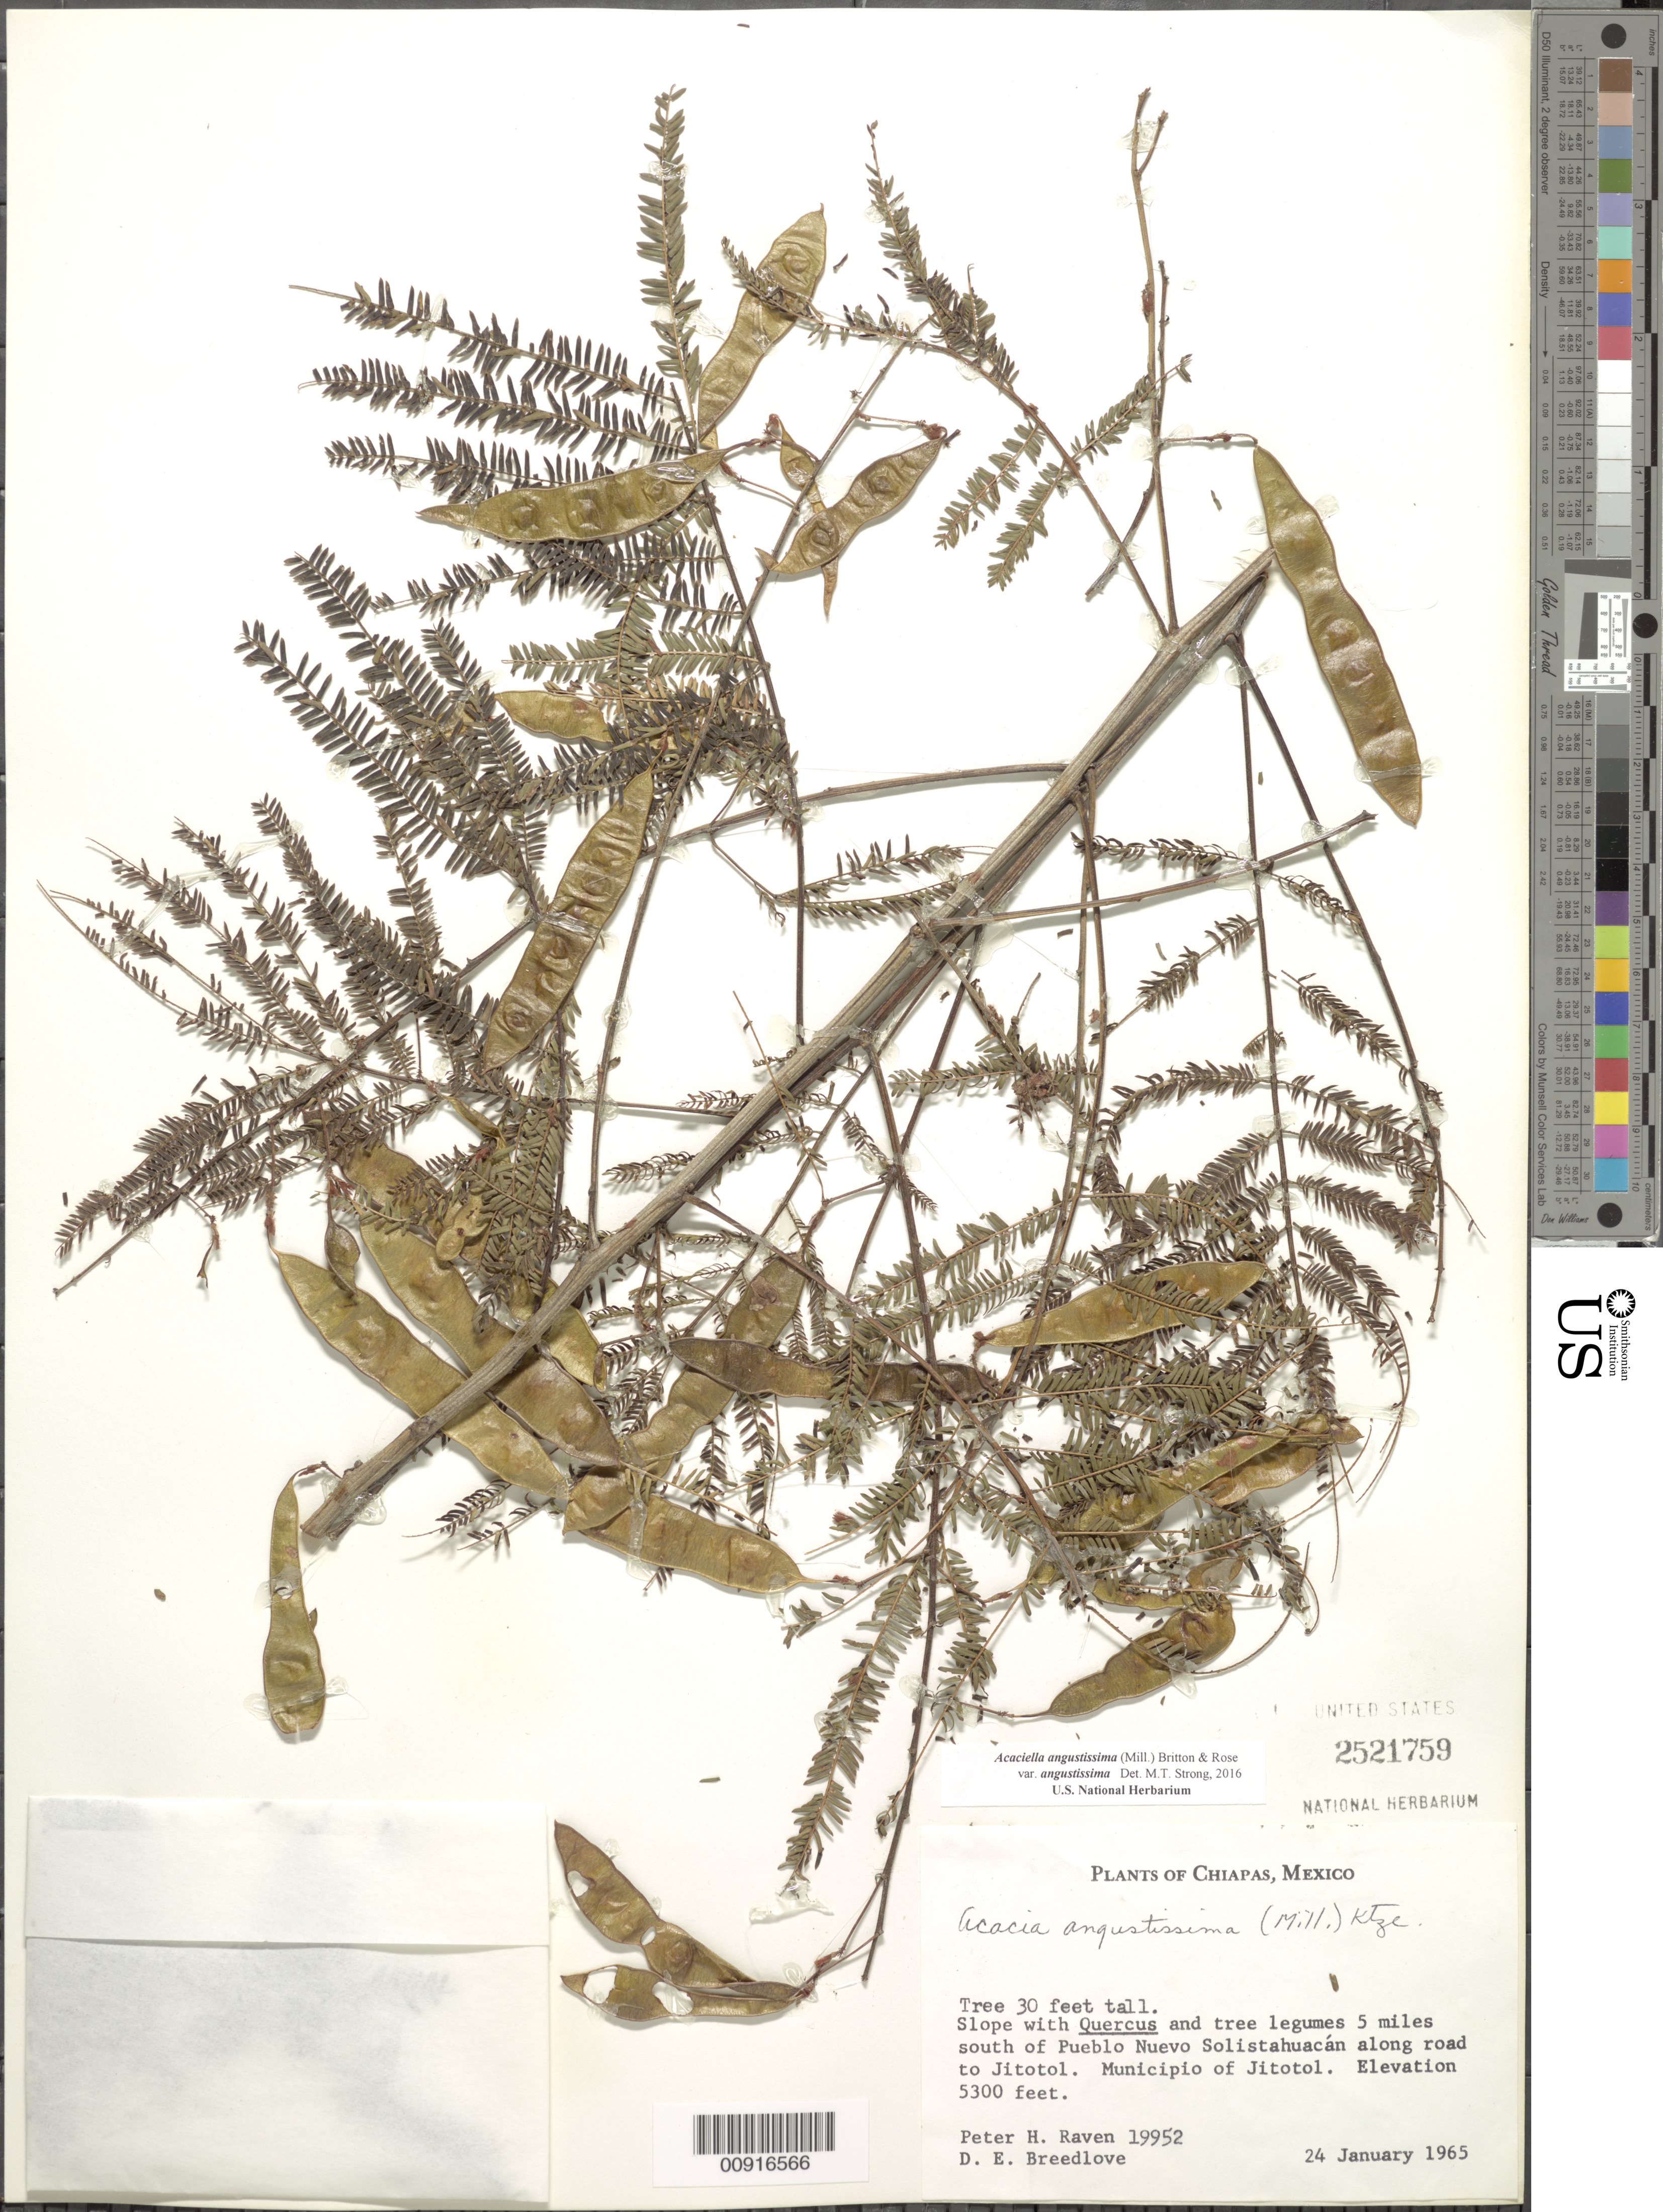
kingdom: Plantae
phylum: Tracheophyta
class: Magnoliopsida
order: Fabales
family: Fabaceae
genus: Acaciella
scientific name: Acaciella angustissima var. angustissima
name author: (Mill.) Britton & Rose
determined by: Strong, M. T., (US), Smithsonian Institution - National Museum of Natural History (UNITED STATES)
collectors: P. H. Raven & D. E. Breedlove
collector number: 19952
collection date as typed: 24 Jan 1965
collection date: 1965-01-24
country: Mexico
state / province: Chiapas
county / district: Jitotol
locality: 5 miles south of Pueblo Nuevo Solistahuacán along road to Jitotol. Municipio of Jitotol, Chiapas.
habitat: Slope with Quercus and tree legumes.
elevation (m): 1615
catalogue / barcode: US 2521759